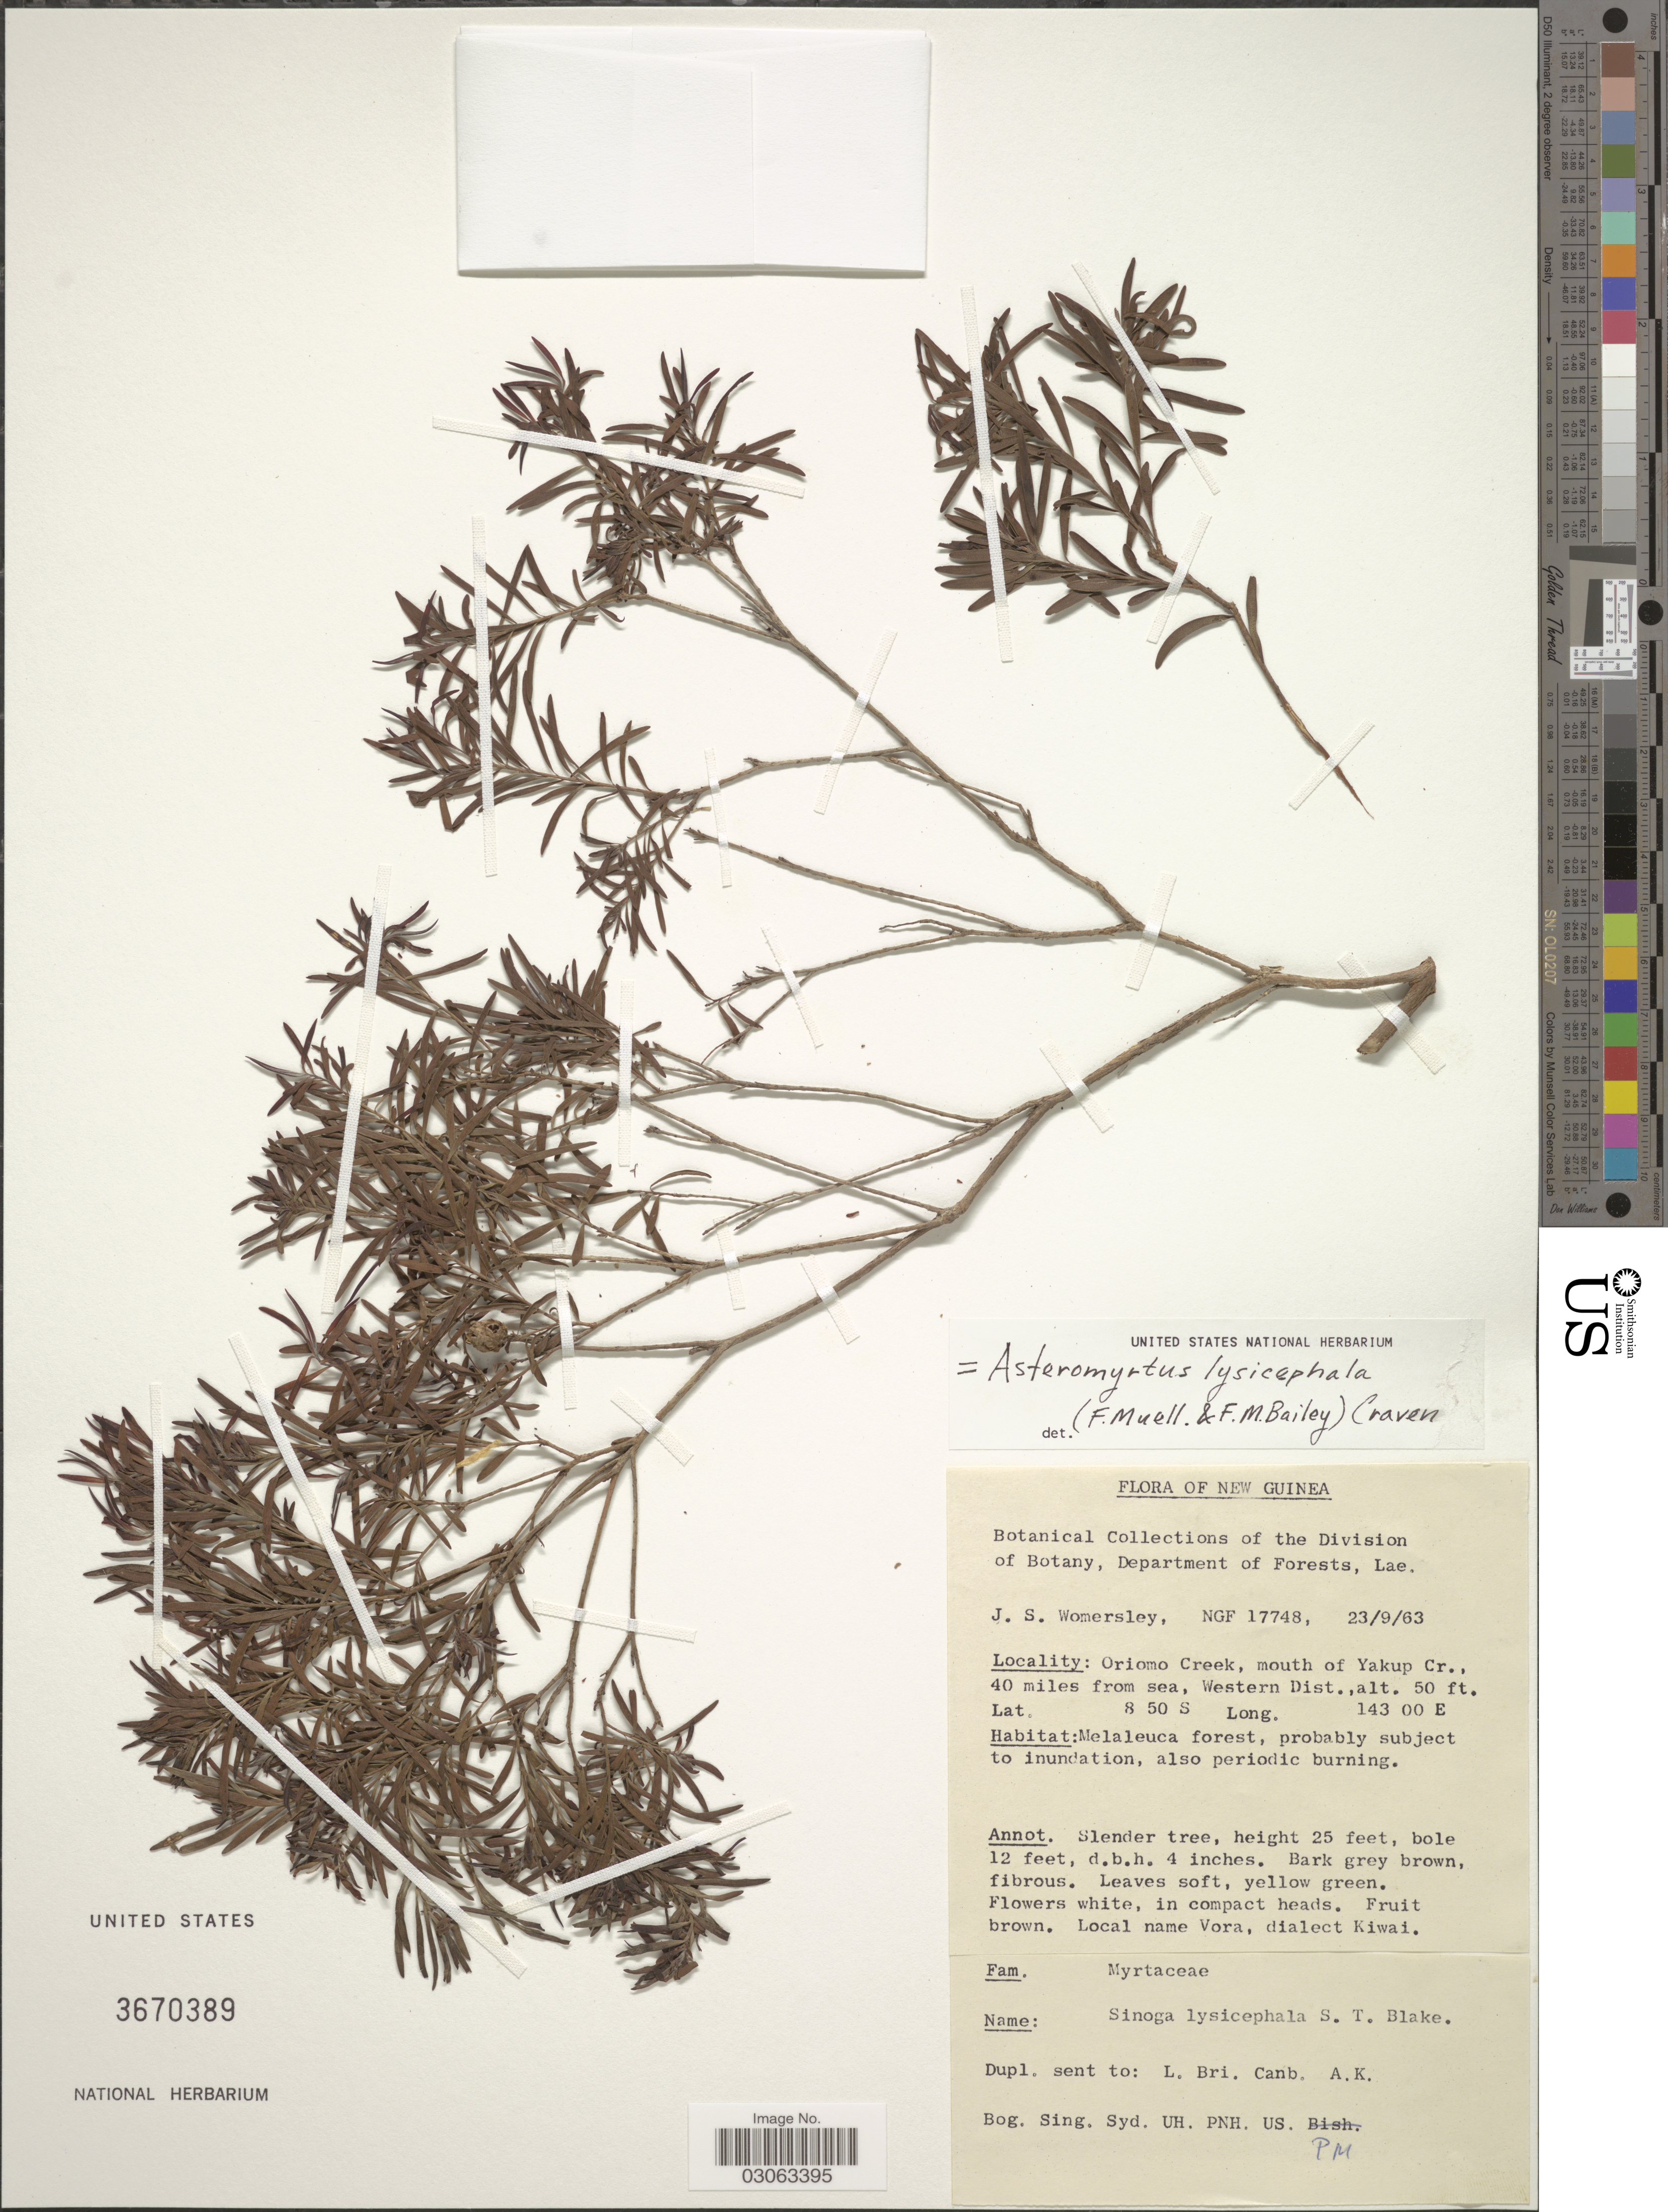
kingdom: Plantae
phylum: Tracheophyta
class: Magnoliopsida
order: Myrtales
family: Myrtaceae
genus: Asteromyrtus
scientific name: Asteromyrtus lysicephala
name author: (F. Muell. & F.M. Bailey) Craven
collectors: J. S. Womersley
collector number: NGF 17748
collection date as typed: Transcribed d/m/y: 23/9/63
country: Papua New Guinea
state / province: Manus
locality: New Guinea. Oriomo Creek, mouth of Yakup Cr., 40 miles from sea, Western Dist.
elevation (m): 15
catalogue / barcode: US 3670389